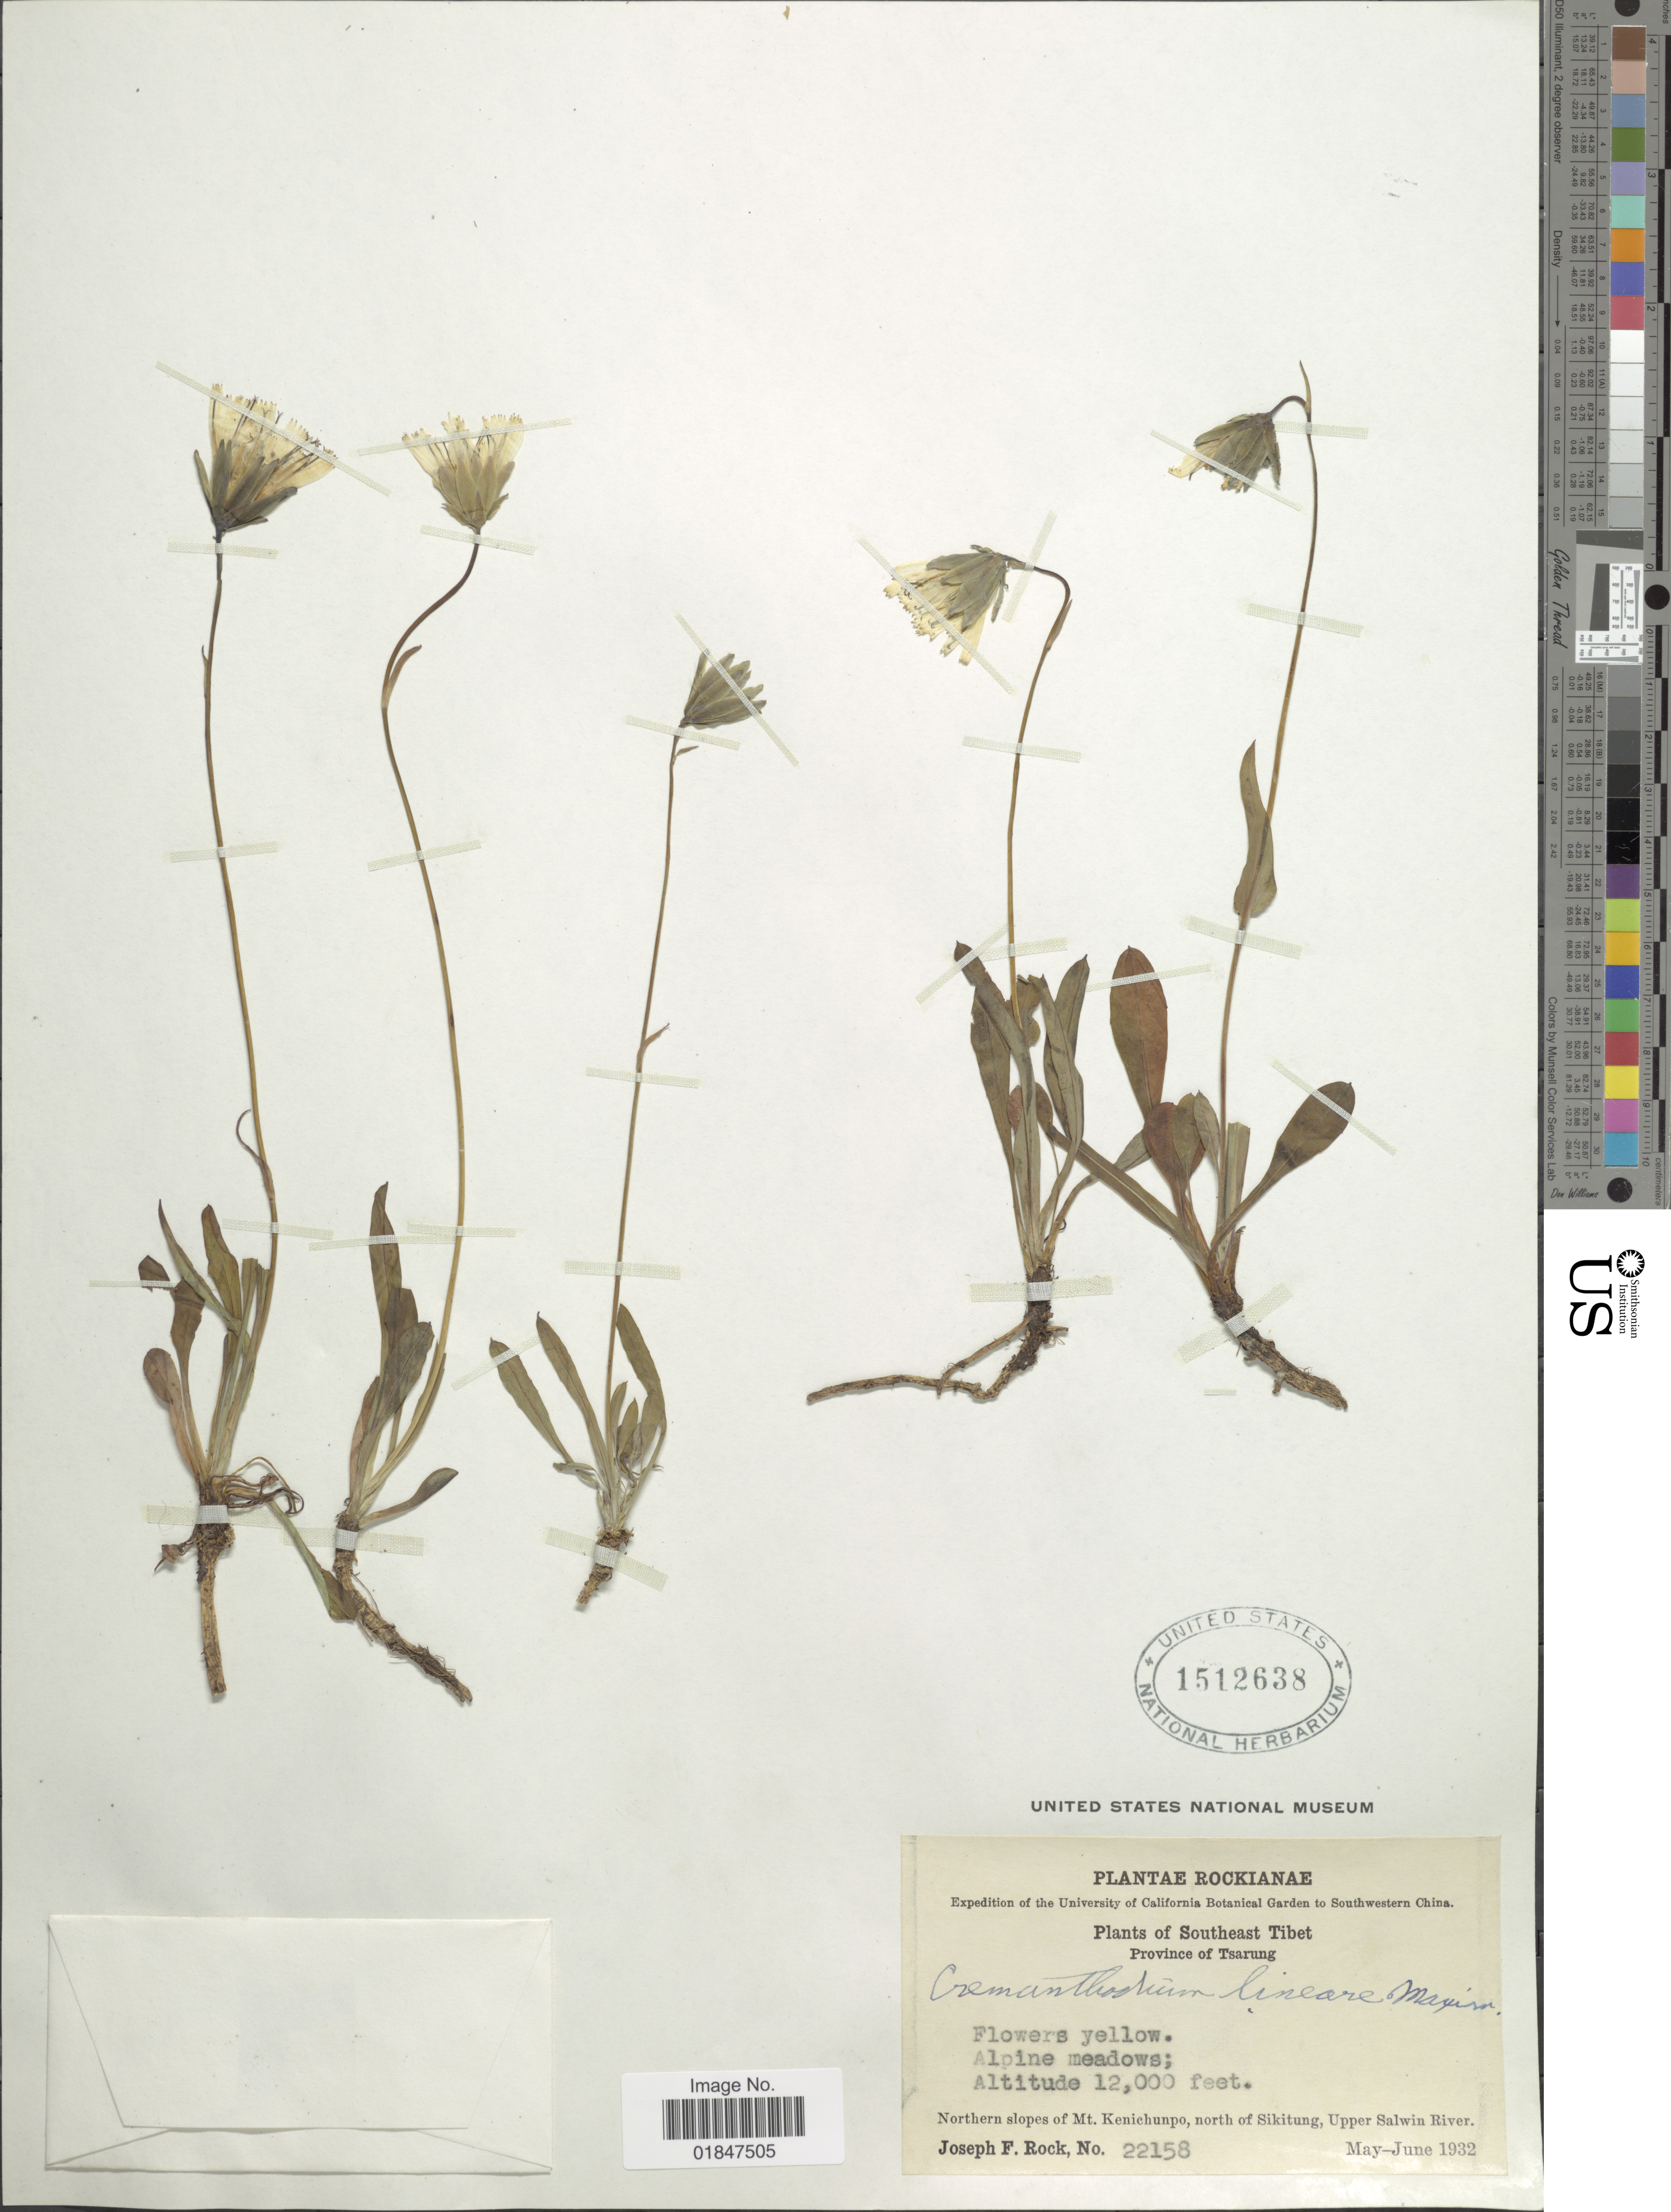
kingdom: Plantae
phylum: Tracheophyta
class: Magnoliopsida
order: Asterales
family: Asteraceae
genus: Cremanthodium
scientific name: Cremanthodium lineare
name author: Maxim.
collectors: J. F. Rock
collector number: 22158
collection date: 1932-05/1932-06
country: China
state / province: Xizang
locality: Southeast Tibet, Province of Tsarung, Northern slopes of Mt. Kenichunpo, north of Sikitung, Upper Salwin River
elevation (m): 3658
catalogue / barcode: US 1512638